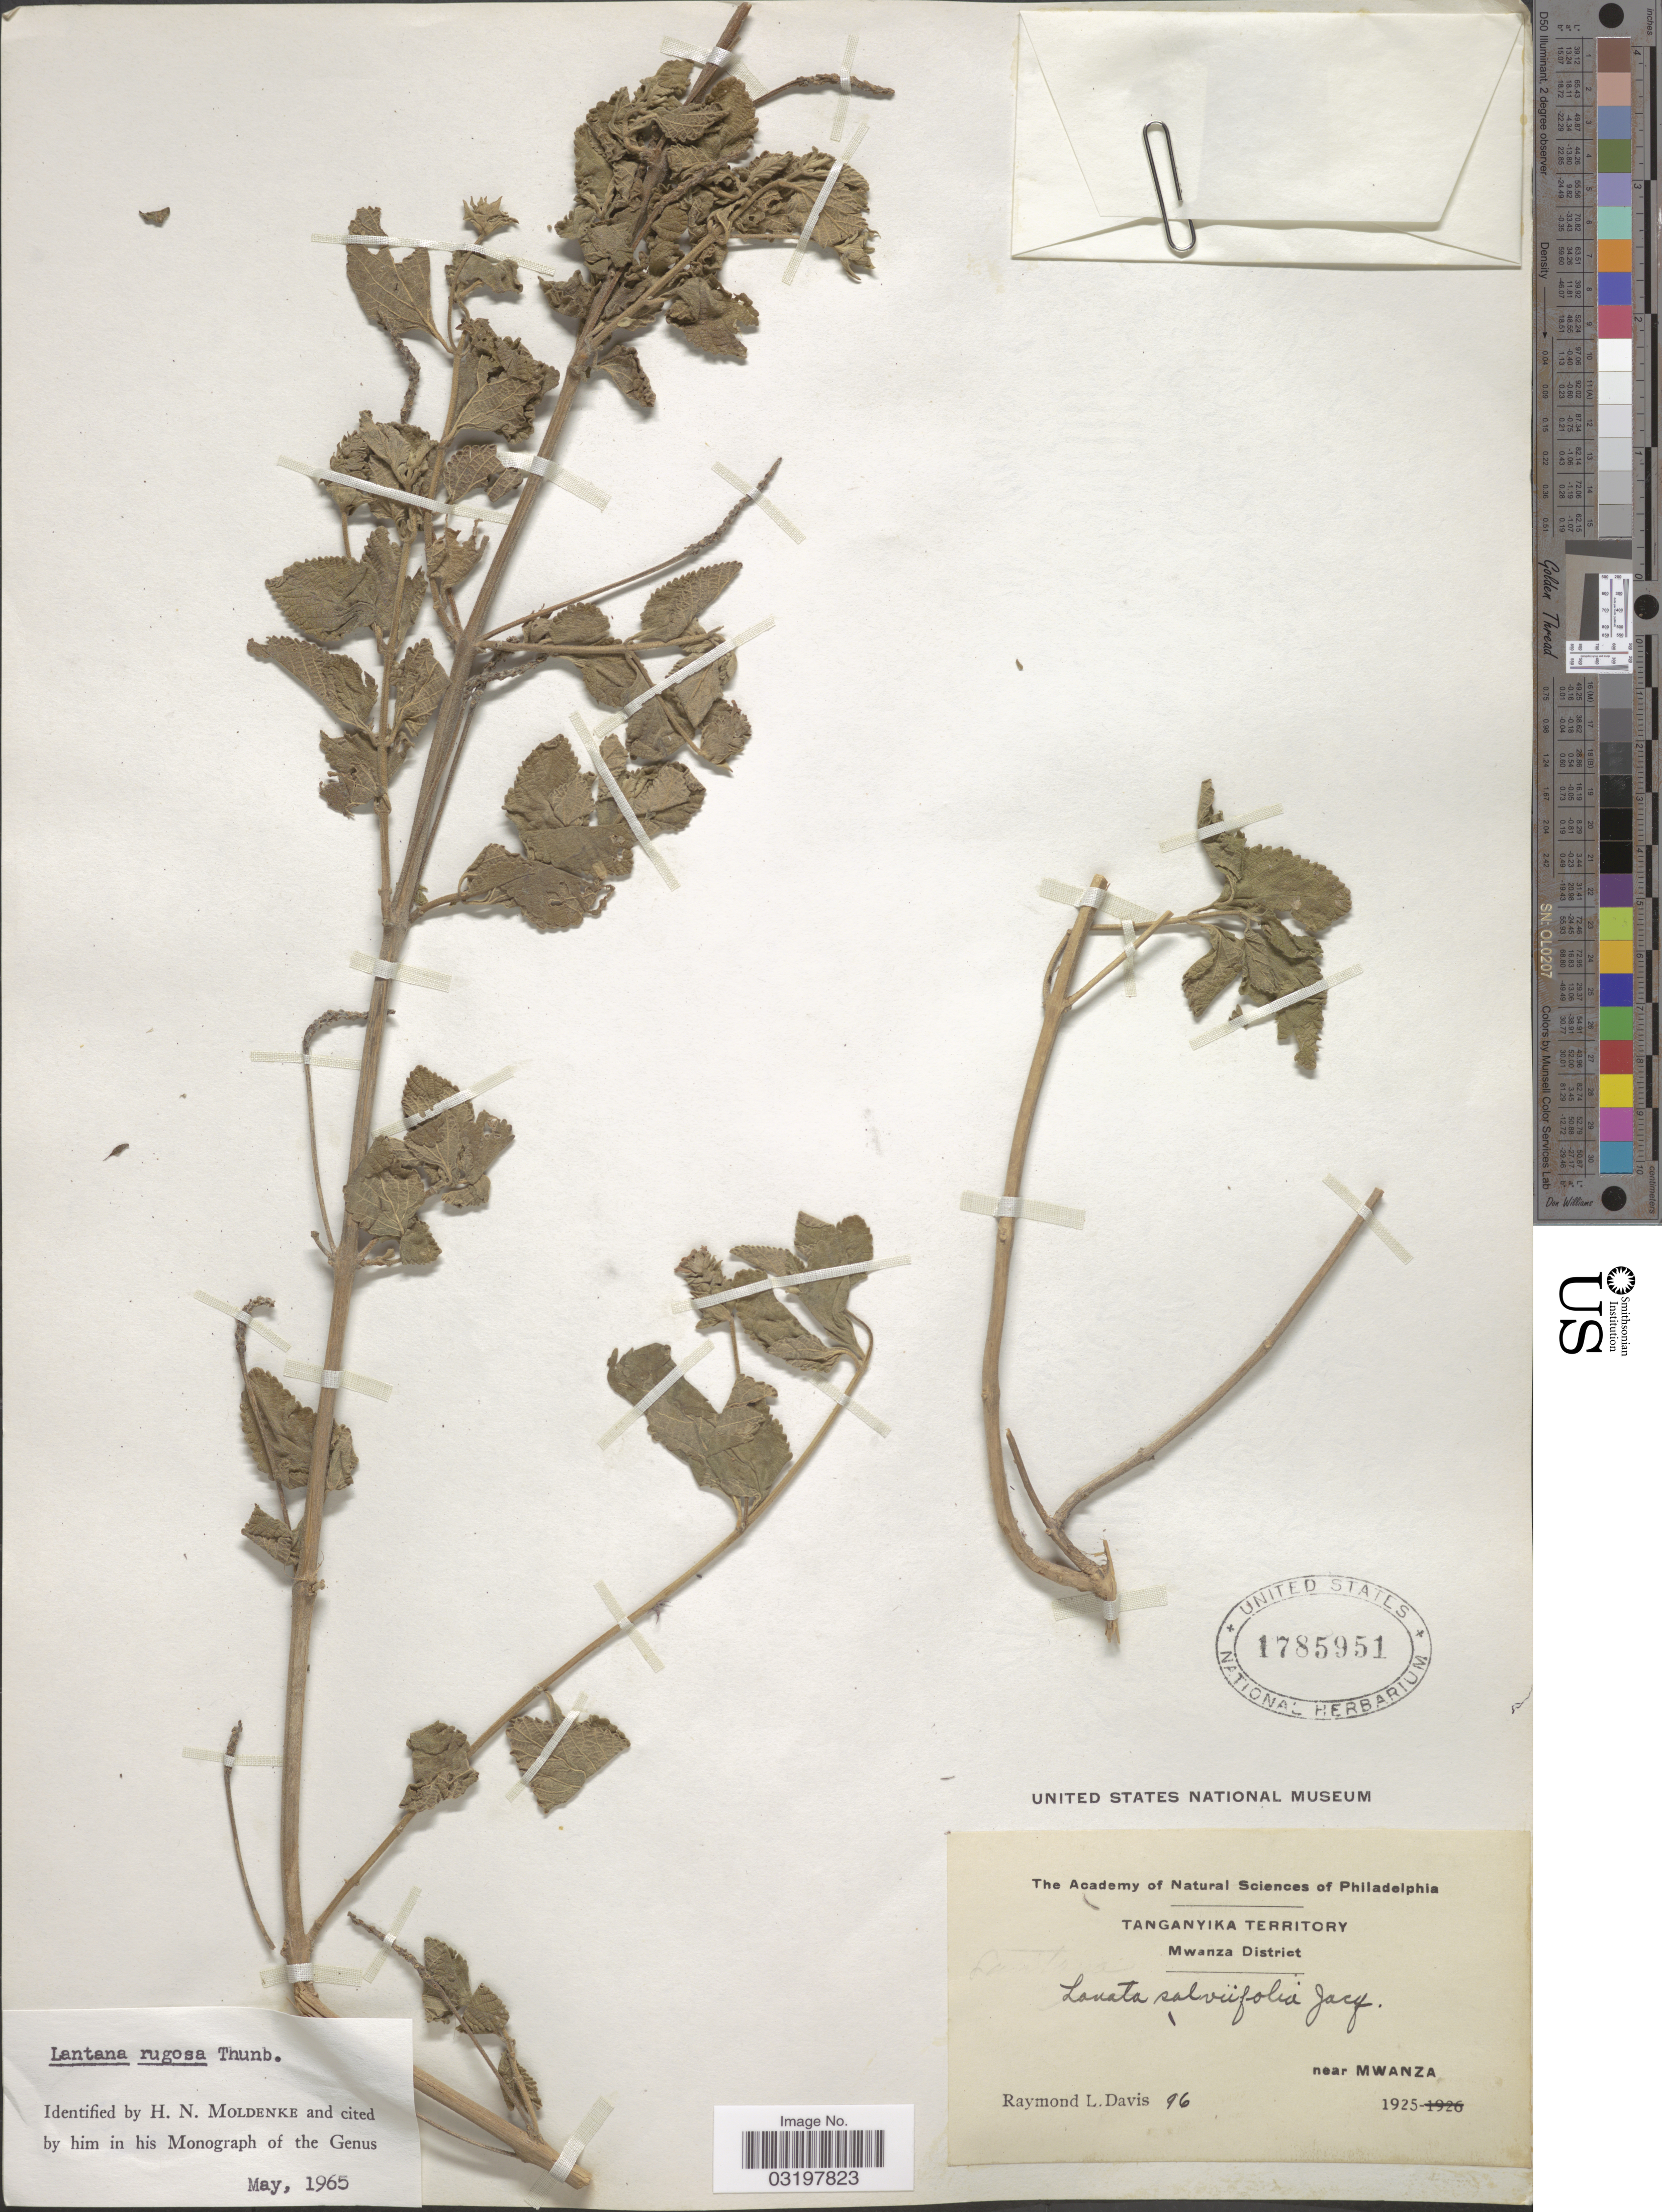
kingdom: Plantae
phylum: Tracheophyta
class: Magnoliopsida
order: Lamiales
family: Verbenaceae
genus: Lantana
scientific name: Lantana rugosa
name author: Thunb.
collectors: R. Davis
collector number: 96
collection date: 1925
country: Tanzania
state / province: Mwanza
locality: Tanganyika Territory, Mwanza District, near Mwanza.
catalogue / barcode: US 1785951